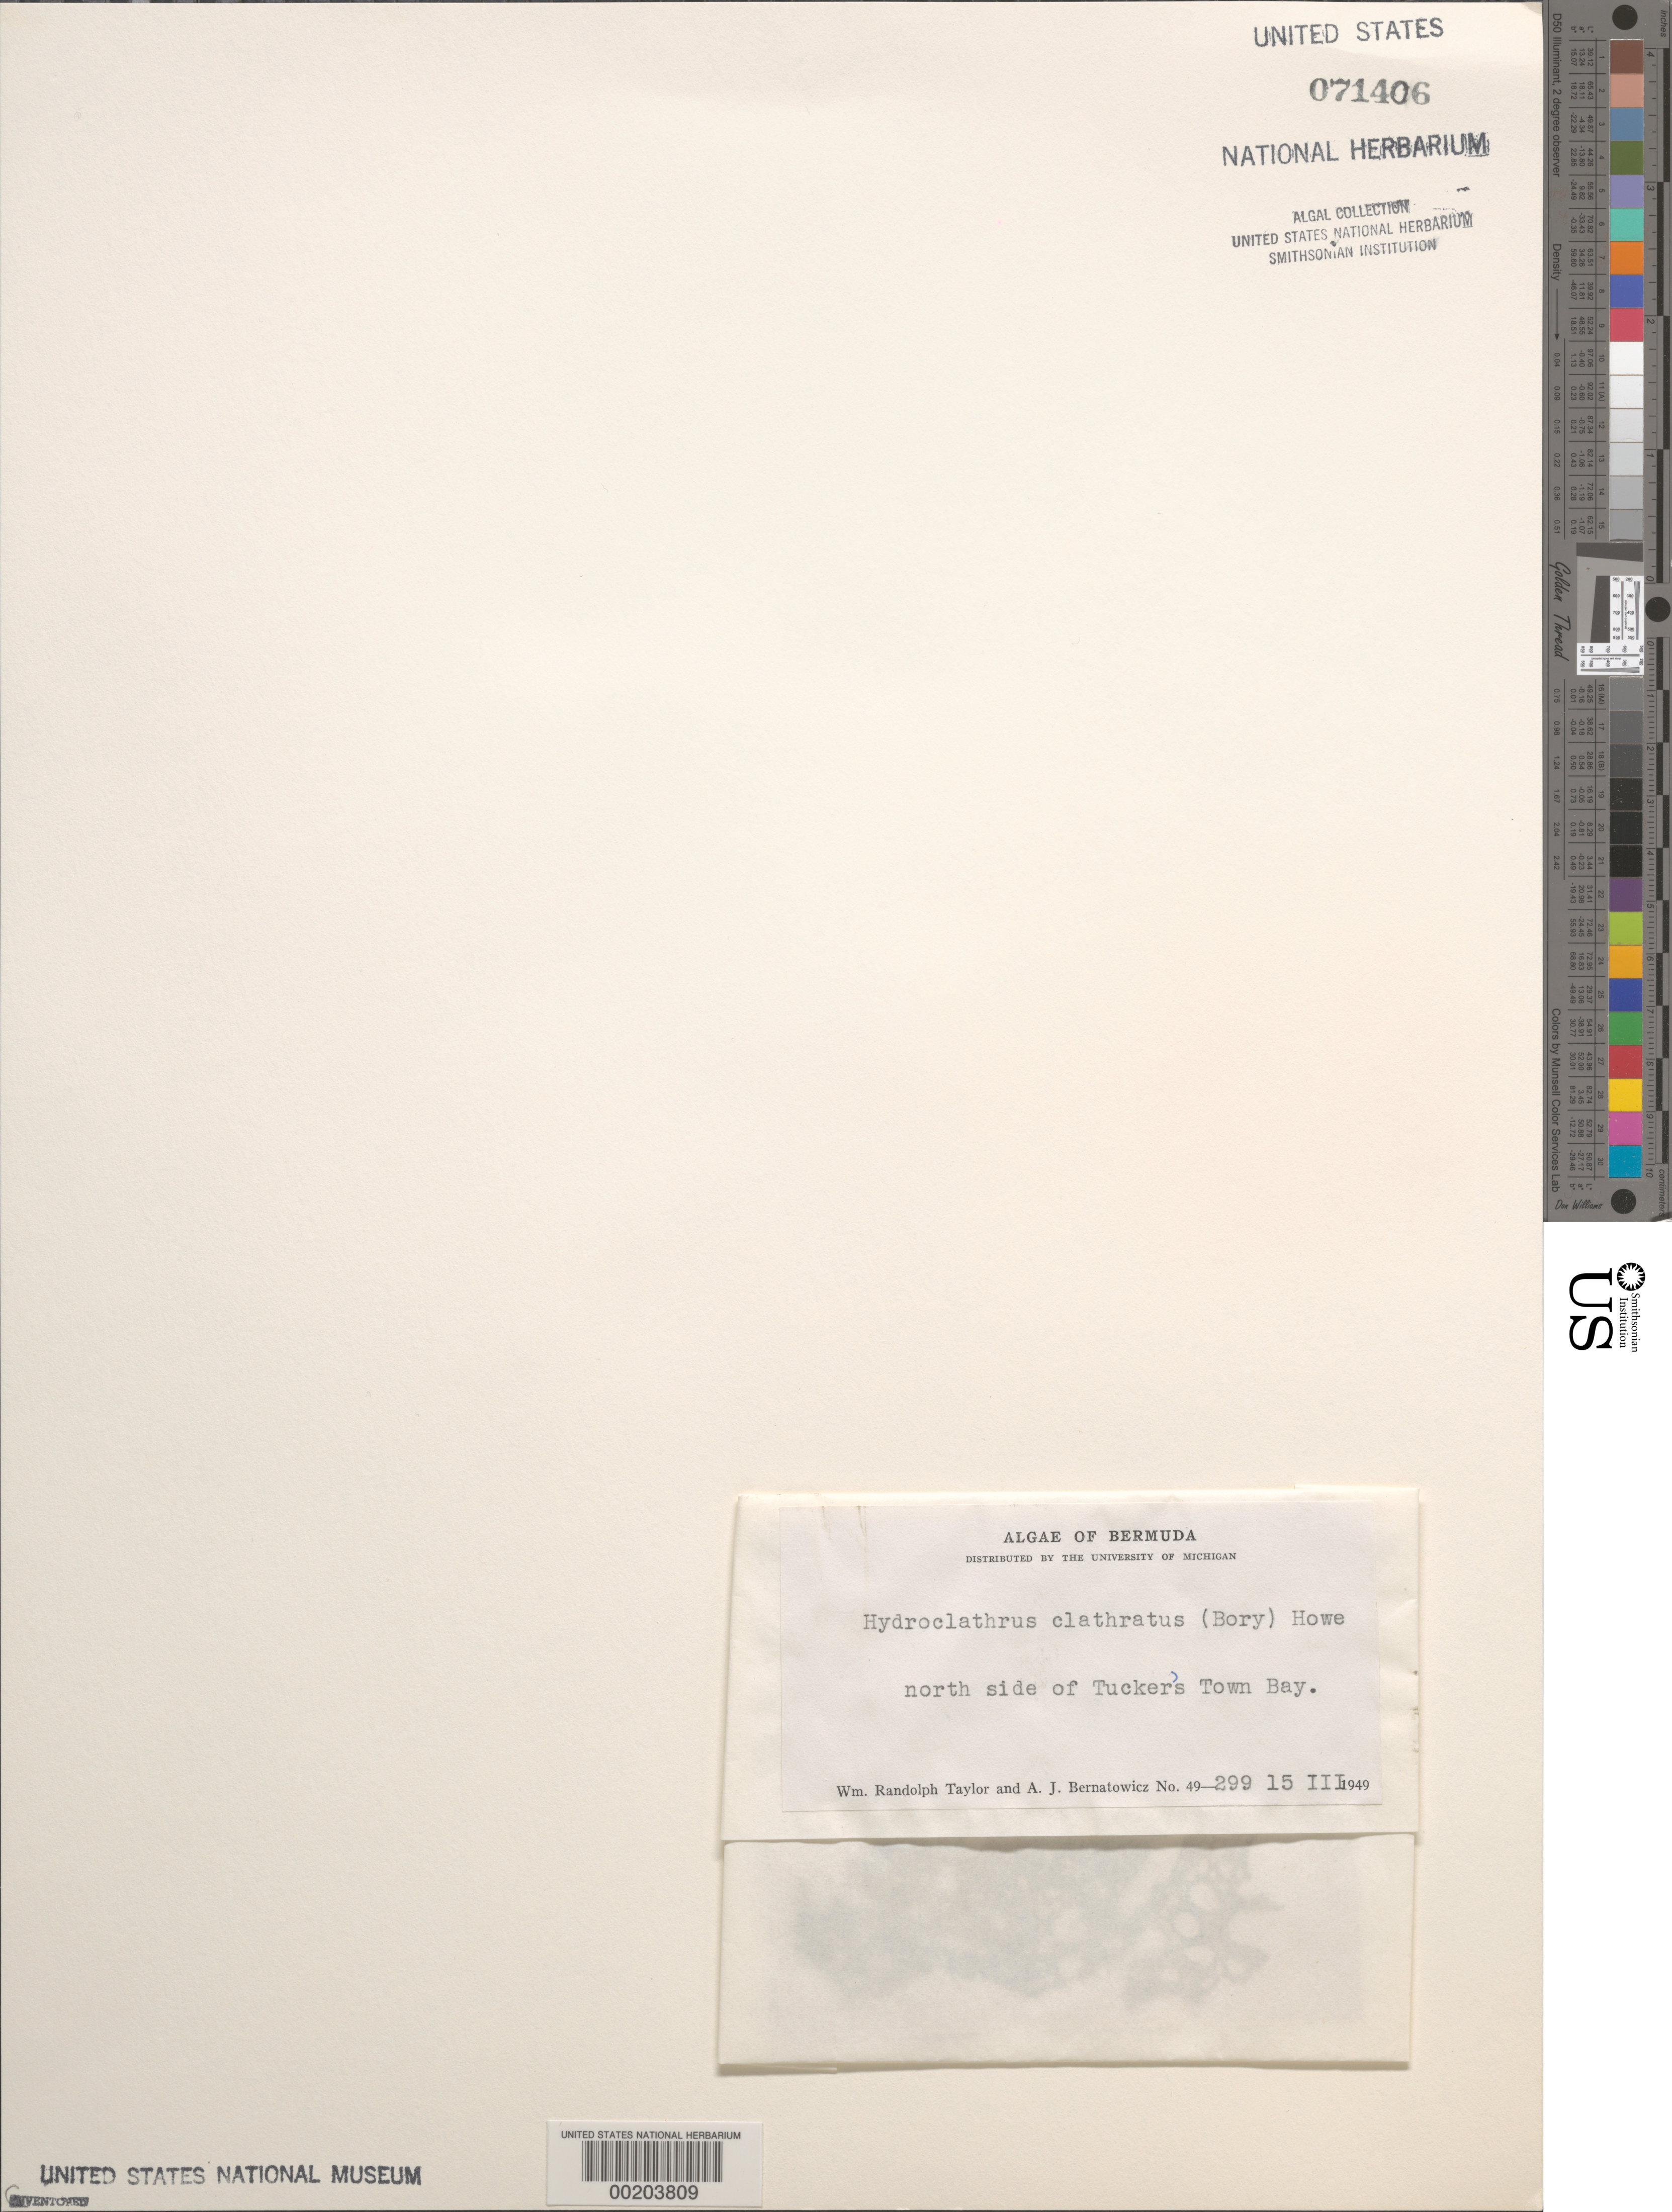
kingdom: Chromista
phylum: Ochrophyta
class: Phaeophyceae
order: Scytosiphonales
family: Scytosiphonaceae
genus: Hydroclathrus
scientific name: Hydroclathrus clathratus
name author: (C. Agardh) M. Howe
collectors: W. R. Taylor & A. Bernatowicz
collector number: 49-299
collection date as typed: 15 Mar 1949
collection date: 1949-03-15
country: Bermuda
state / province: Saint George's (parish)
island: Bermuda Island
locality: Tucker's Town Bay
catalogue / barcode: US 71406